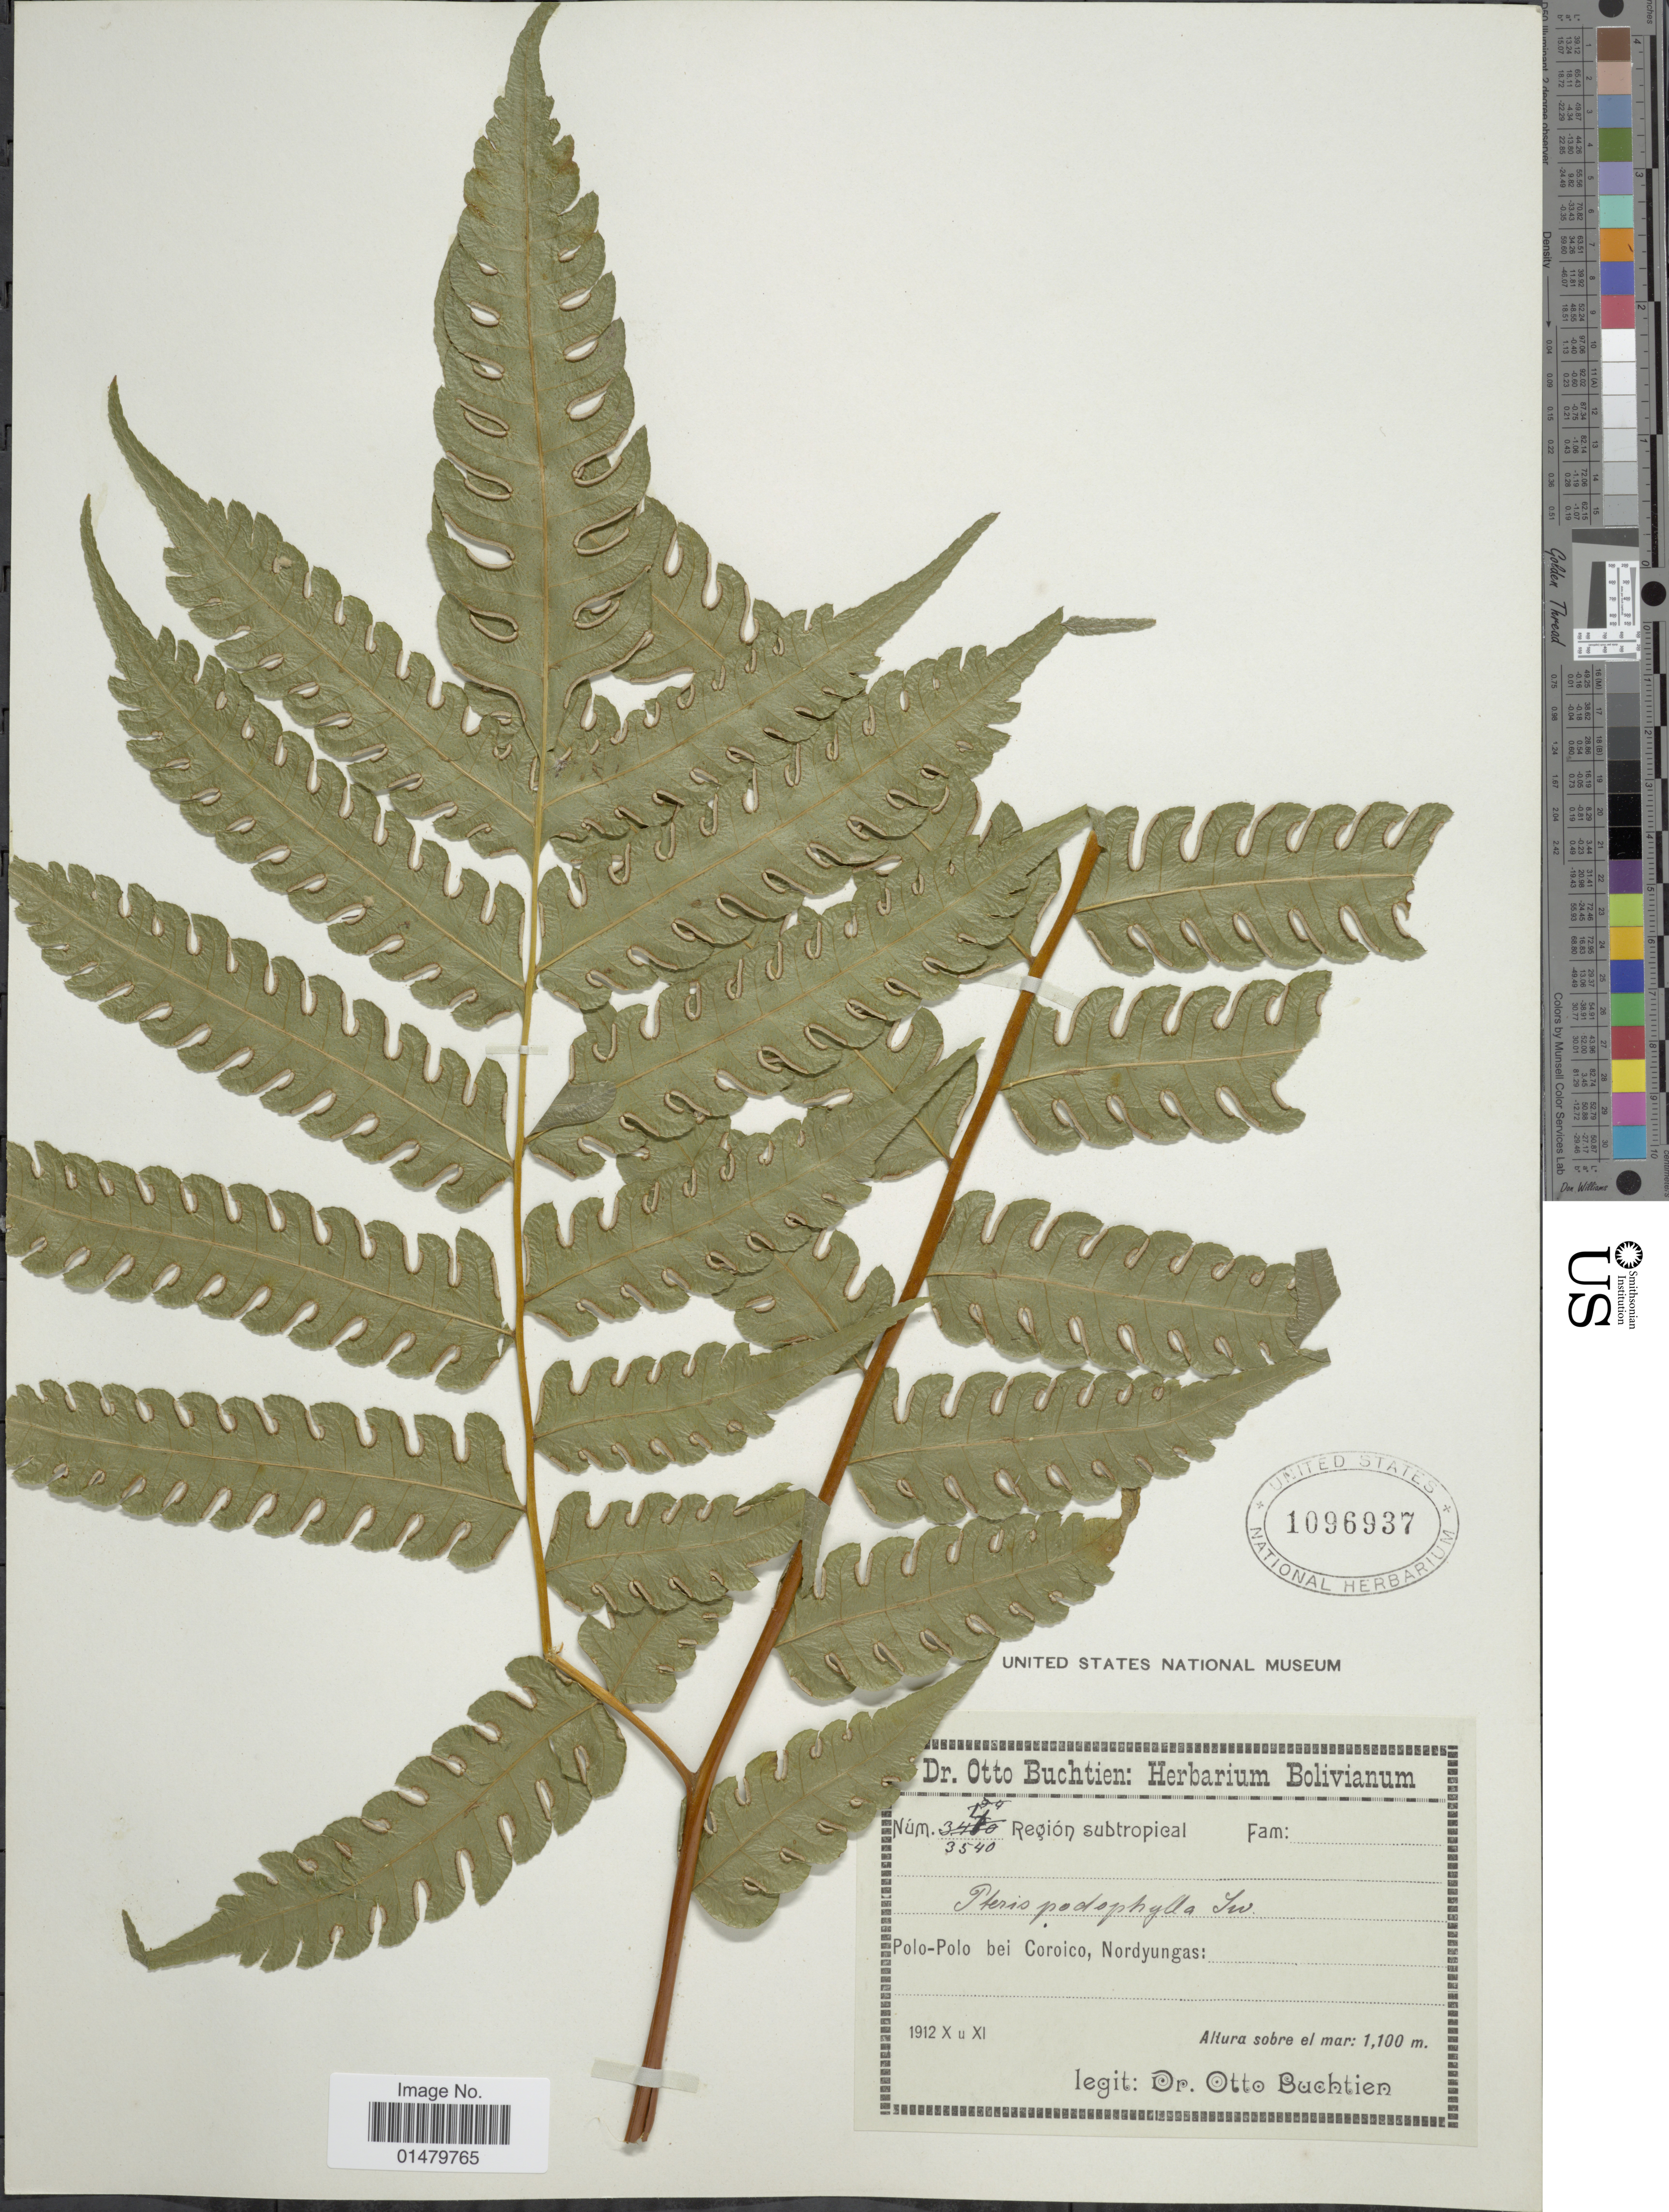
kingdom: Plantae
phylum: Tracheophyta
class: Polypodiopsida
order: Polypodiales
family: Pteridaceae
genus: Pteris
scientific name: Pteris podophylla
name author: Sw.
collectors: O. Buchtien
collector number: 3540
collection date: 1912-10/1912-11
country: Bolivia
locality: Polo-Polo bei Coroico, Nordyungas.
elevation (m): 1100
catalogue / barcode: US 1096937